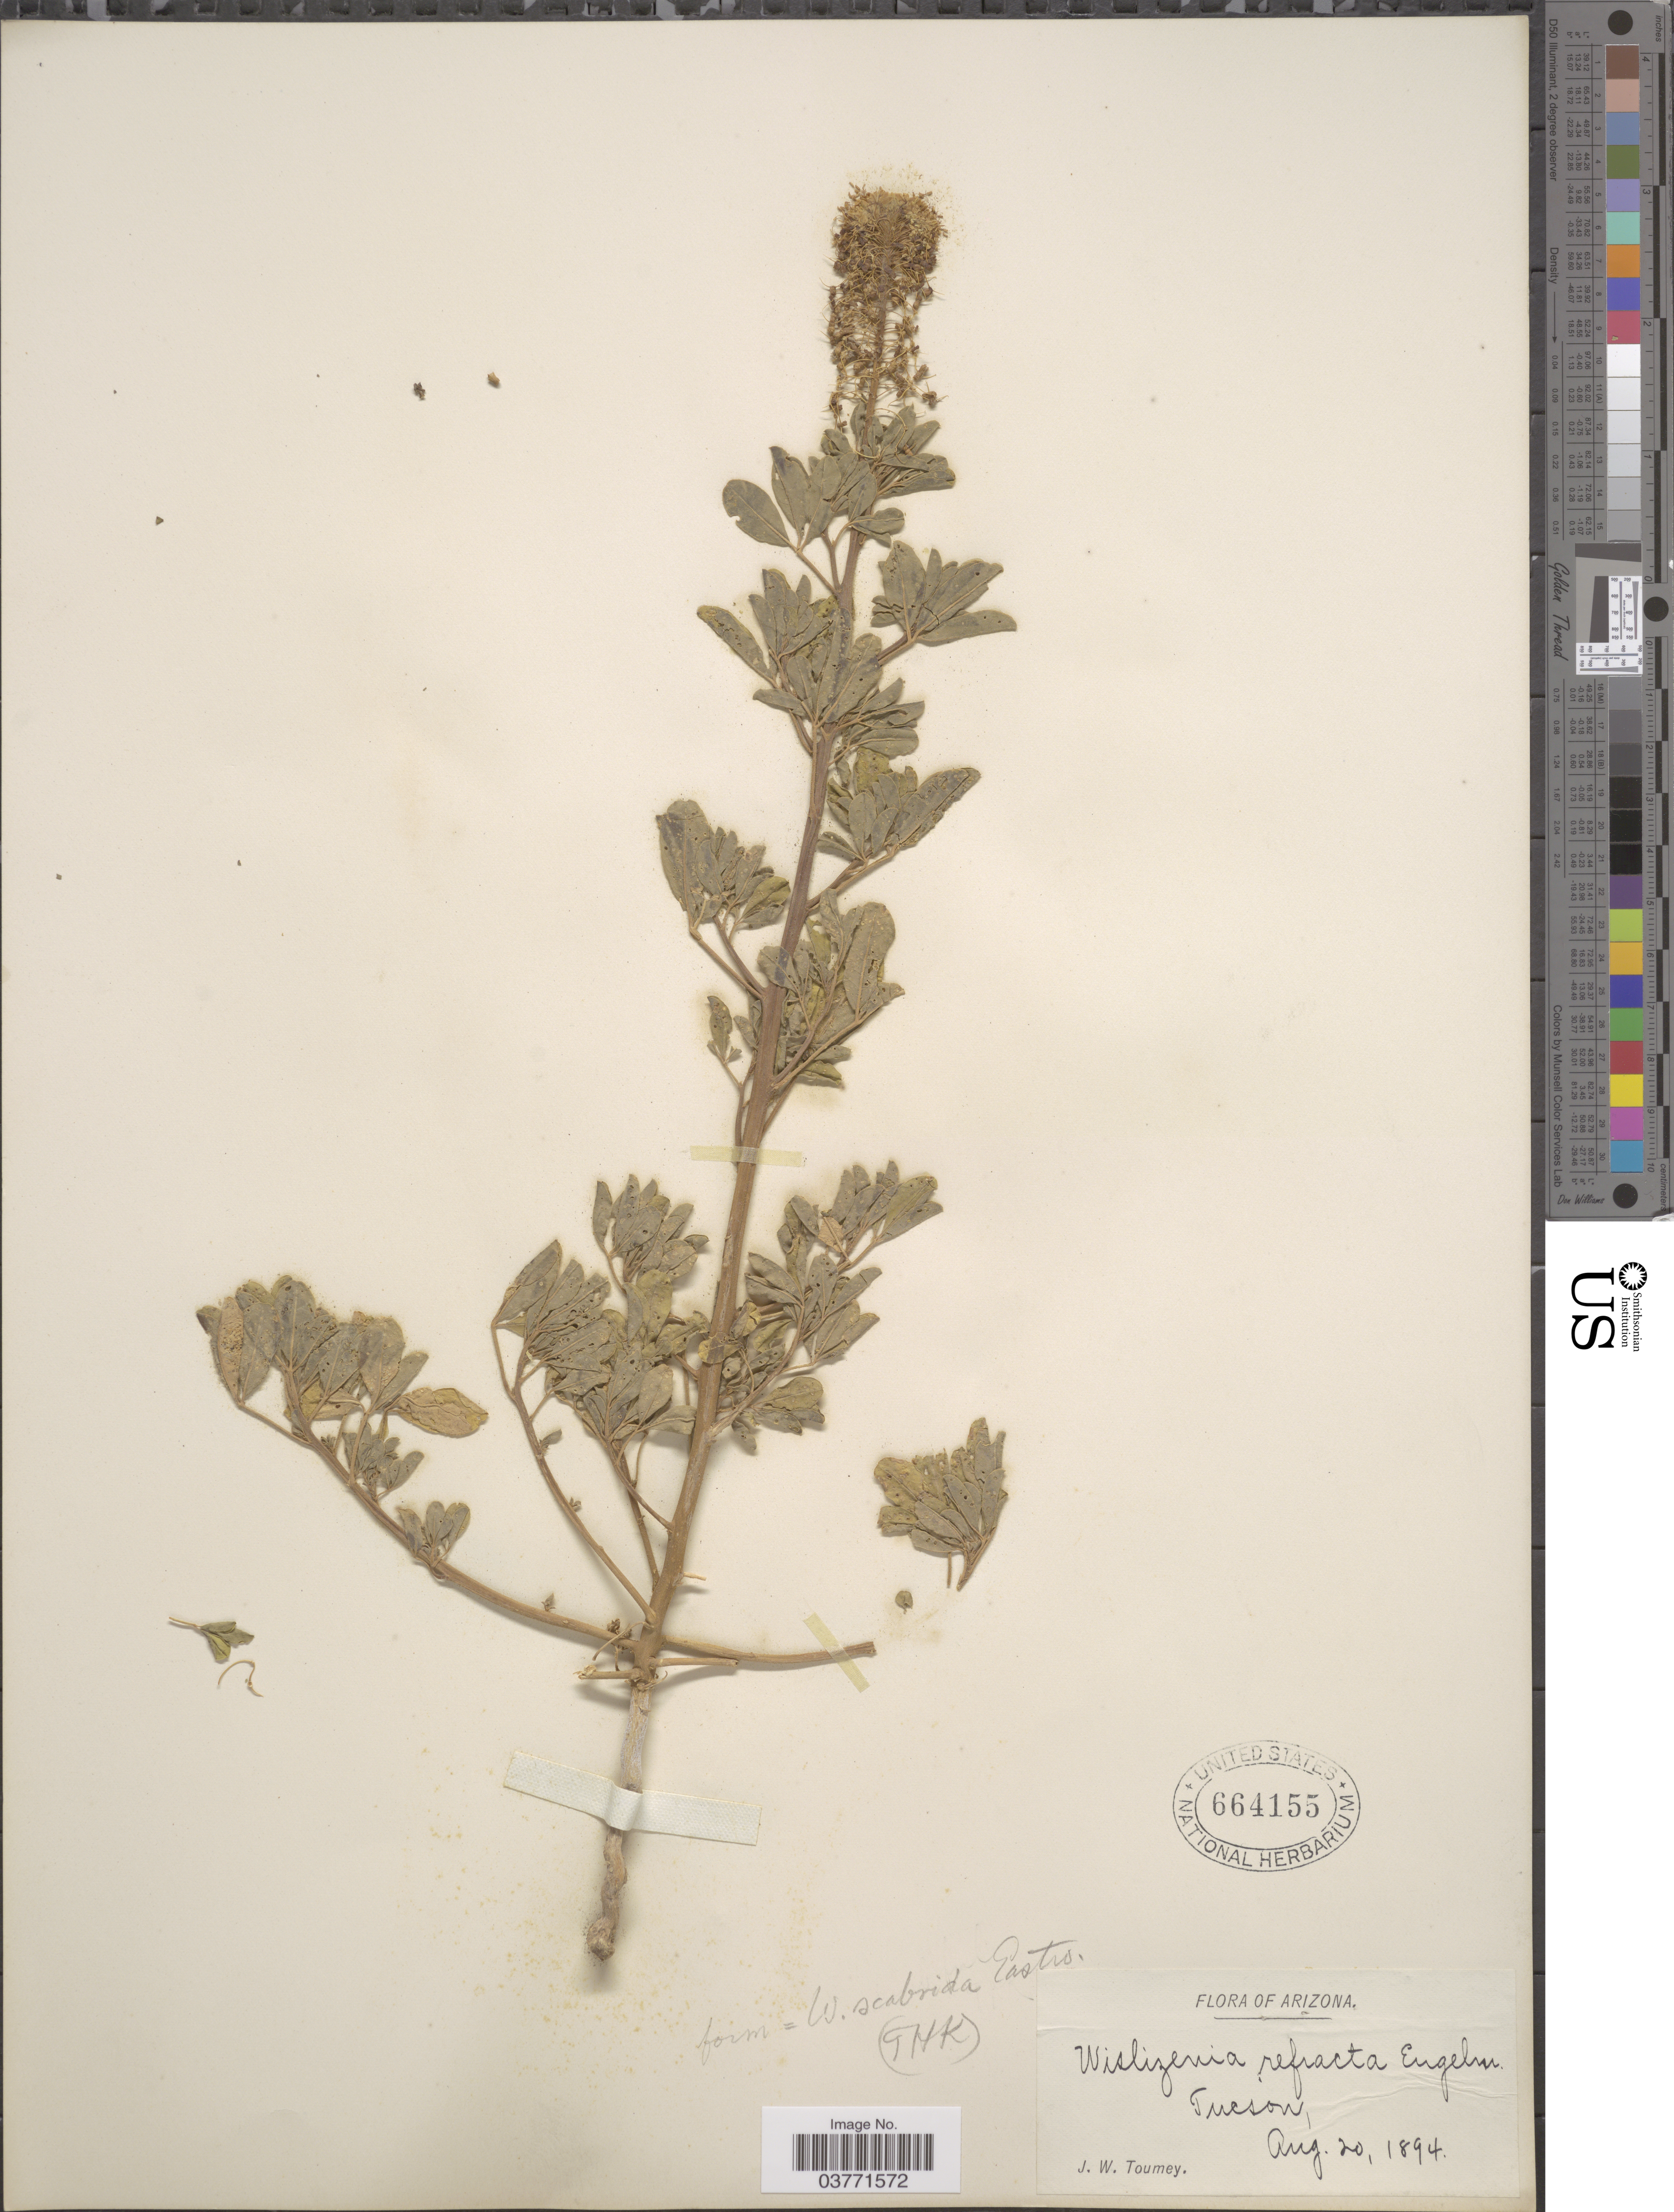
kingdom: Plantae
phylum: Tracheophyta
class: Magnoliopsida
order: Brassicales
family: Cleomaceae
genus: Cleomella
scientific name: Cleomella refracta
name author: (Engelm.) J.C. Hall & Roalson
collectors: J. W. Toumey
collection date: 1894-08-20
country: United States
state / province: Arizona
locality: Tucson.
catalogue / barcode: US 664155